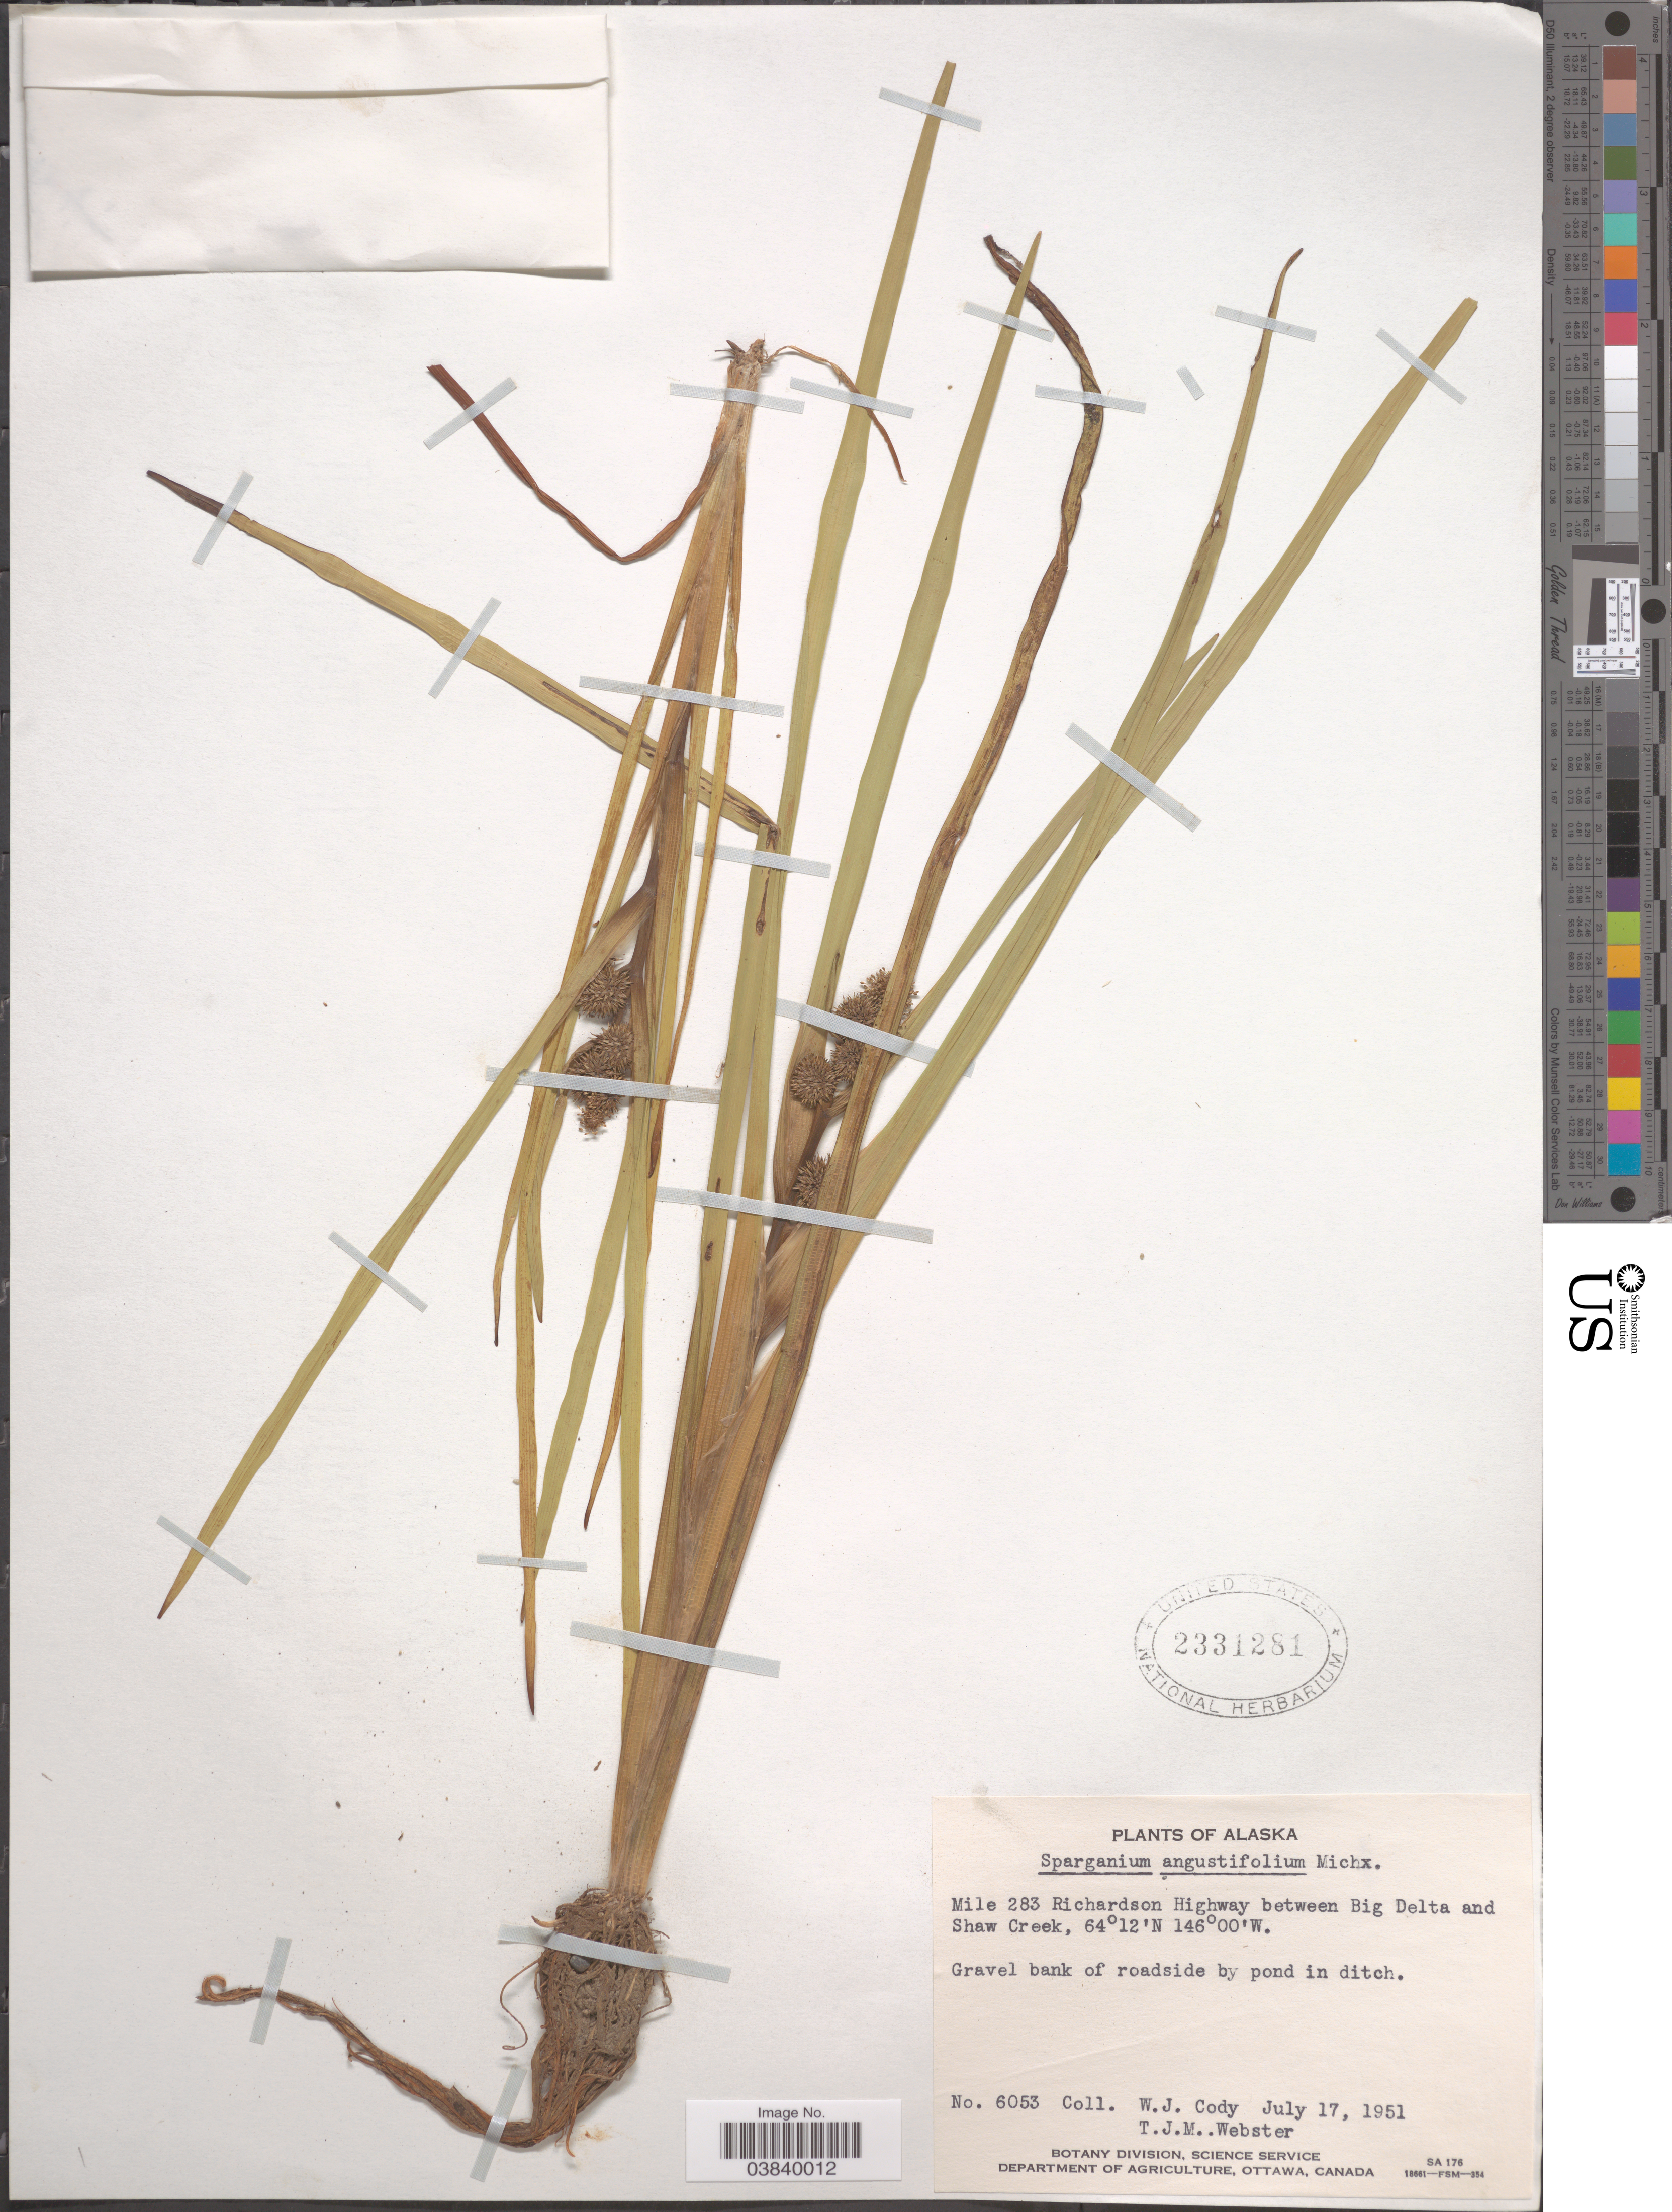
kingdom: Plantae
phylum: Tracheophyta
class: Liliopsida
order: Poales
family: Typhaceae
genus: Sparganium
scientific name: Sparganium angustifolium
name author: Michx.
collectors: W. Cody & T. J. Webster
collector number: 6053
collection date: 1951-07-17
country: United States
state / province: Alaska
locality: Mile 283 Richardson Highway between Big Delta and Shaw Creek.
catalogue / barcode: US 2331281